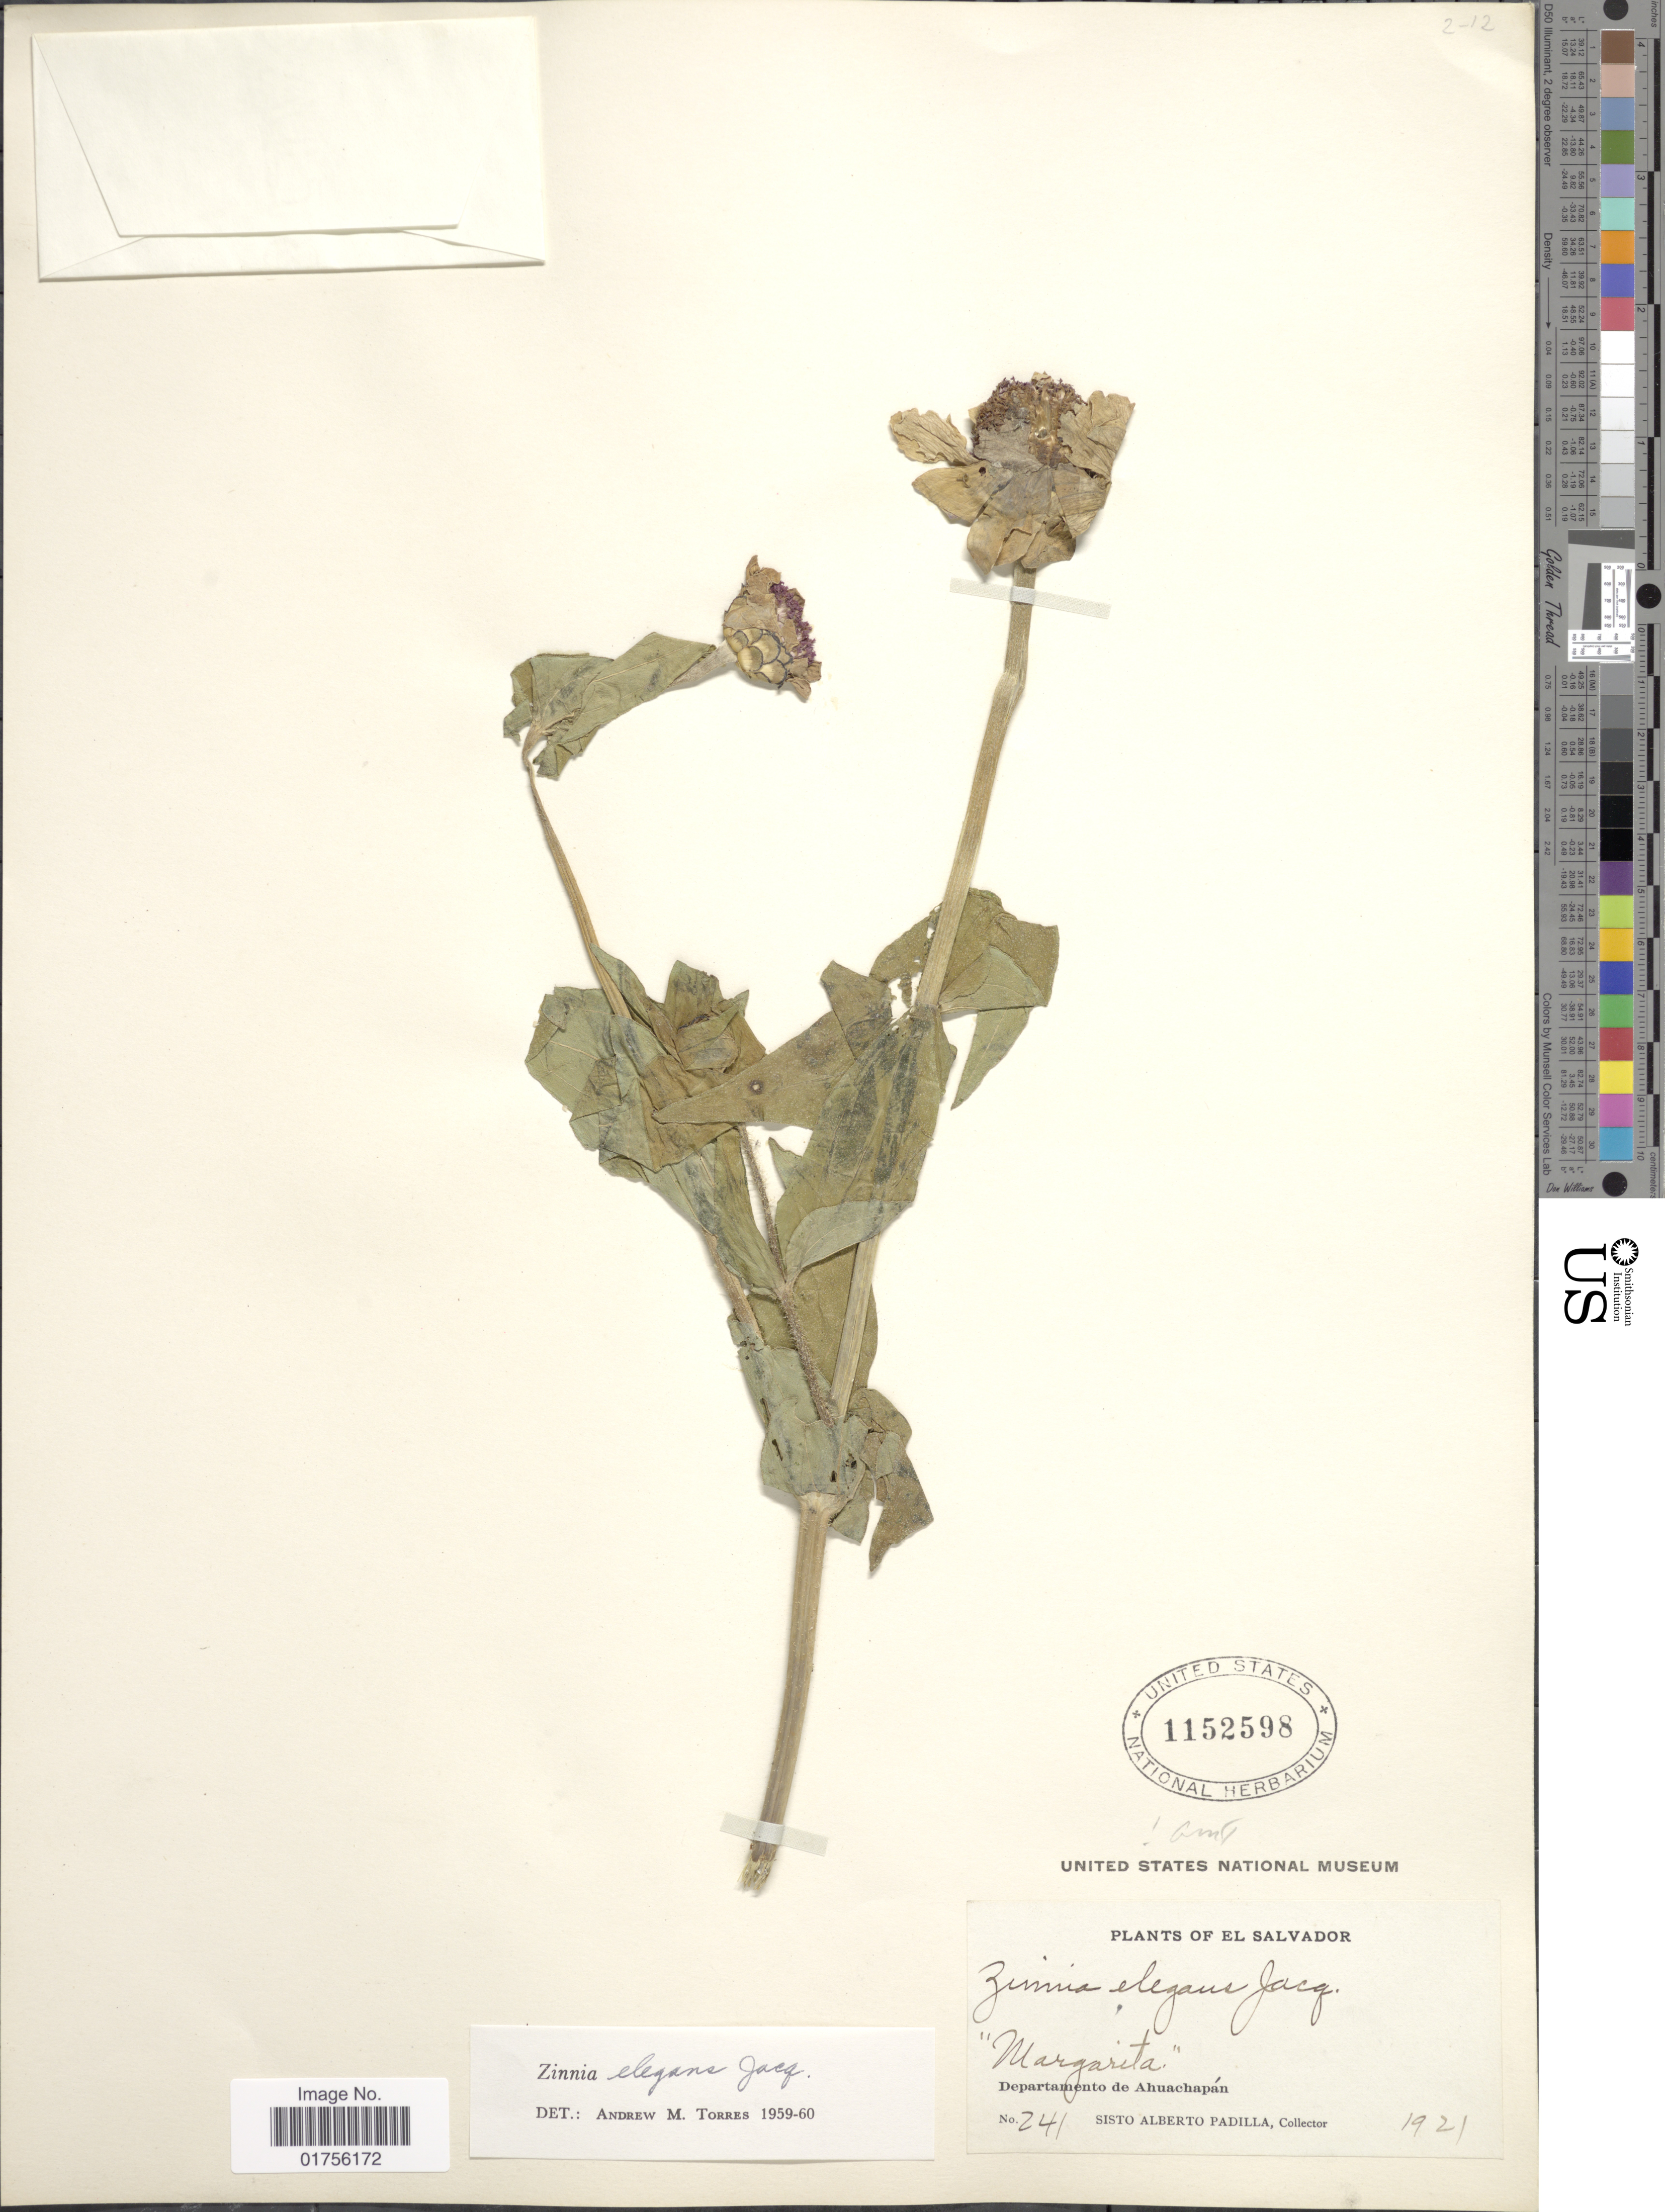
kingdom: Plantae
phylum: Tracheophyta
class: Magnoliopsida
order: Asterales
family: Asteraceae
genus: Zinnia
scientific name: Zinnia elegans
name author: Jacq.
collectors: S. A. Padilla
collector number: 241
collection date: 1921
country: El Salvador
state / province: Ahuachapan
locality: Margarita, Departamento de Ahuachapan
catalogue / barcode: US 1152598